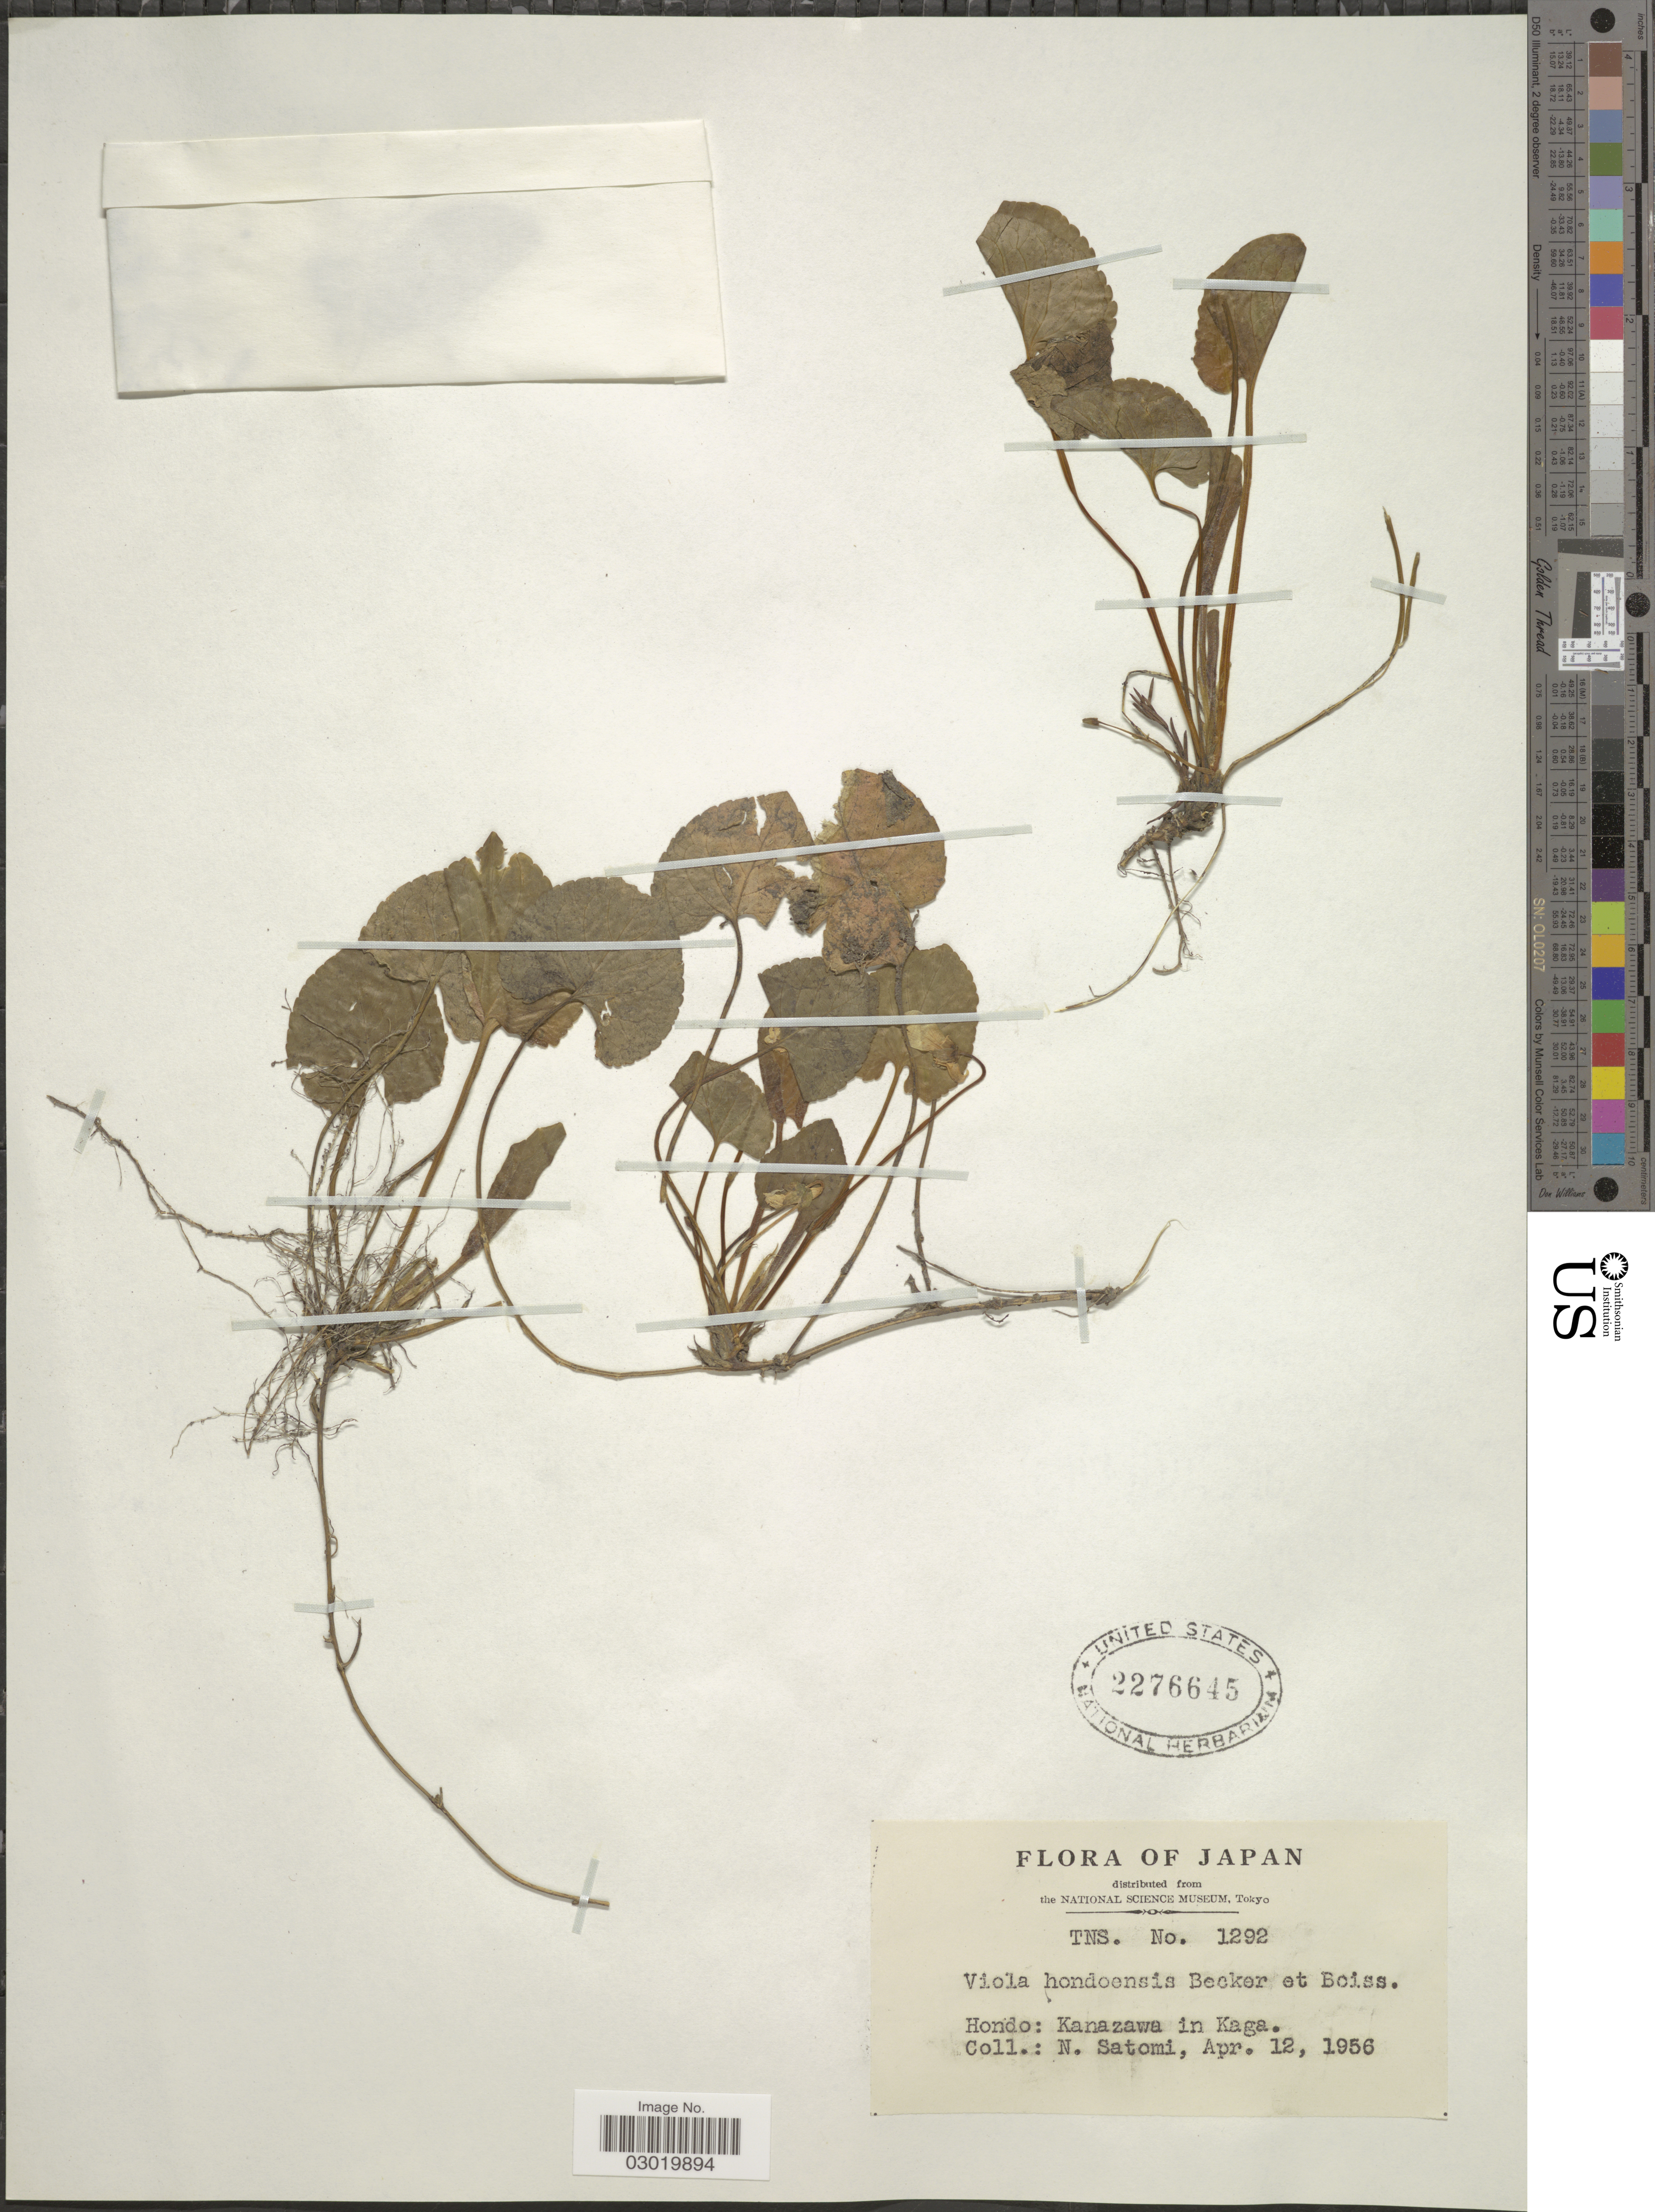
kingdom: Plantae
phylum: Tracheophyta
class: Magnoliopsida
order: Malpighiales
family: Violaceae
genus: Viola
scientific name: Viola hondoensis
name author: W. Becker & H. Boissieu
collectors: N. Satomi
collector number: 1292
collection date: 1956-04-12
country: Japan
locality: Hondo: Kanazawa in Kaga.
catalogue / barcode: US 2276645